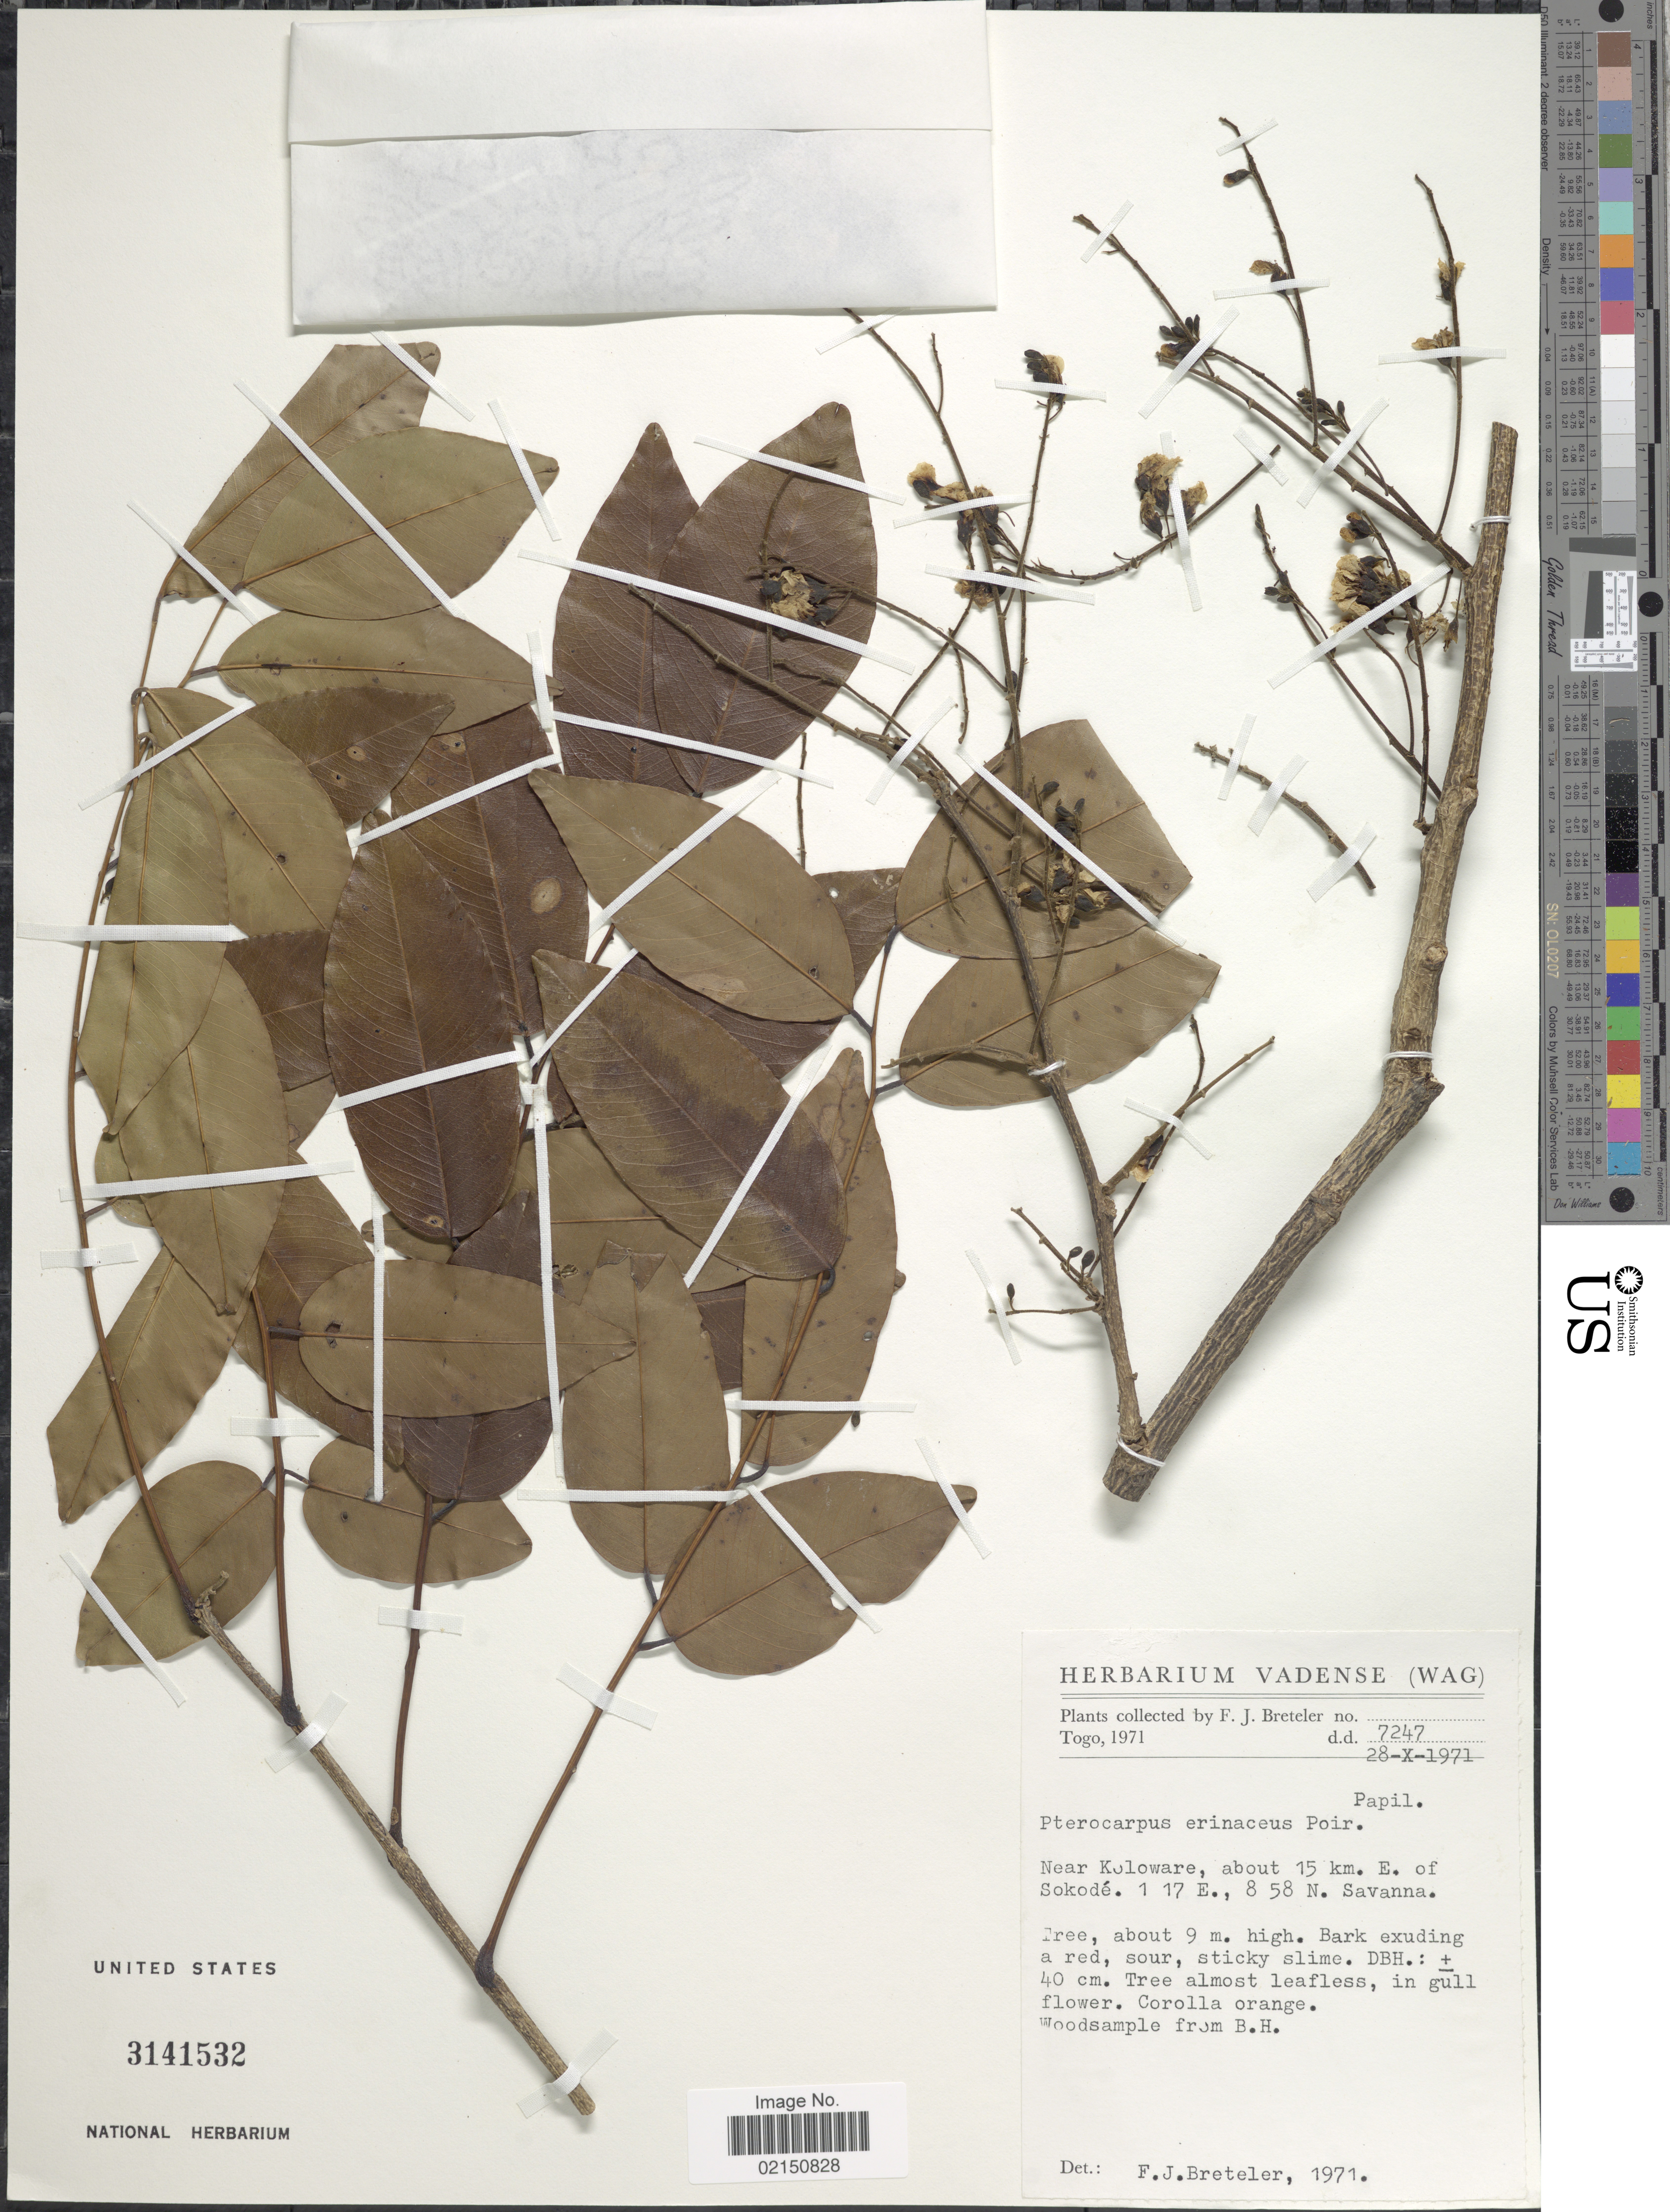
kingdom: Plantae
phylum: Tracheophyta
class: Magnoliopsida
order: Fabales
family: Fabaceae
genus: Pterocarpus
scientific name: Pterocarpus erinaceus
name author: Poir.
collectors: F. J. Breteler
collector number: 7247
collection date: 1971-10-28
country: Togo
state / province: Centrale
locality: Near Koloware, about 15 km. E. of Sokodé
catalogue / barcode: US 3141532